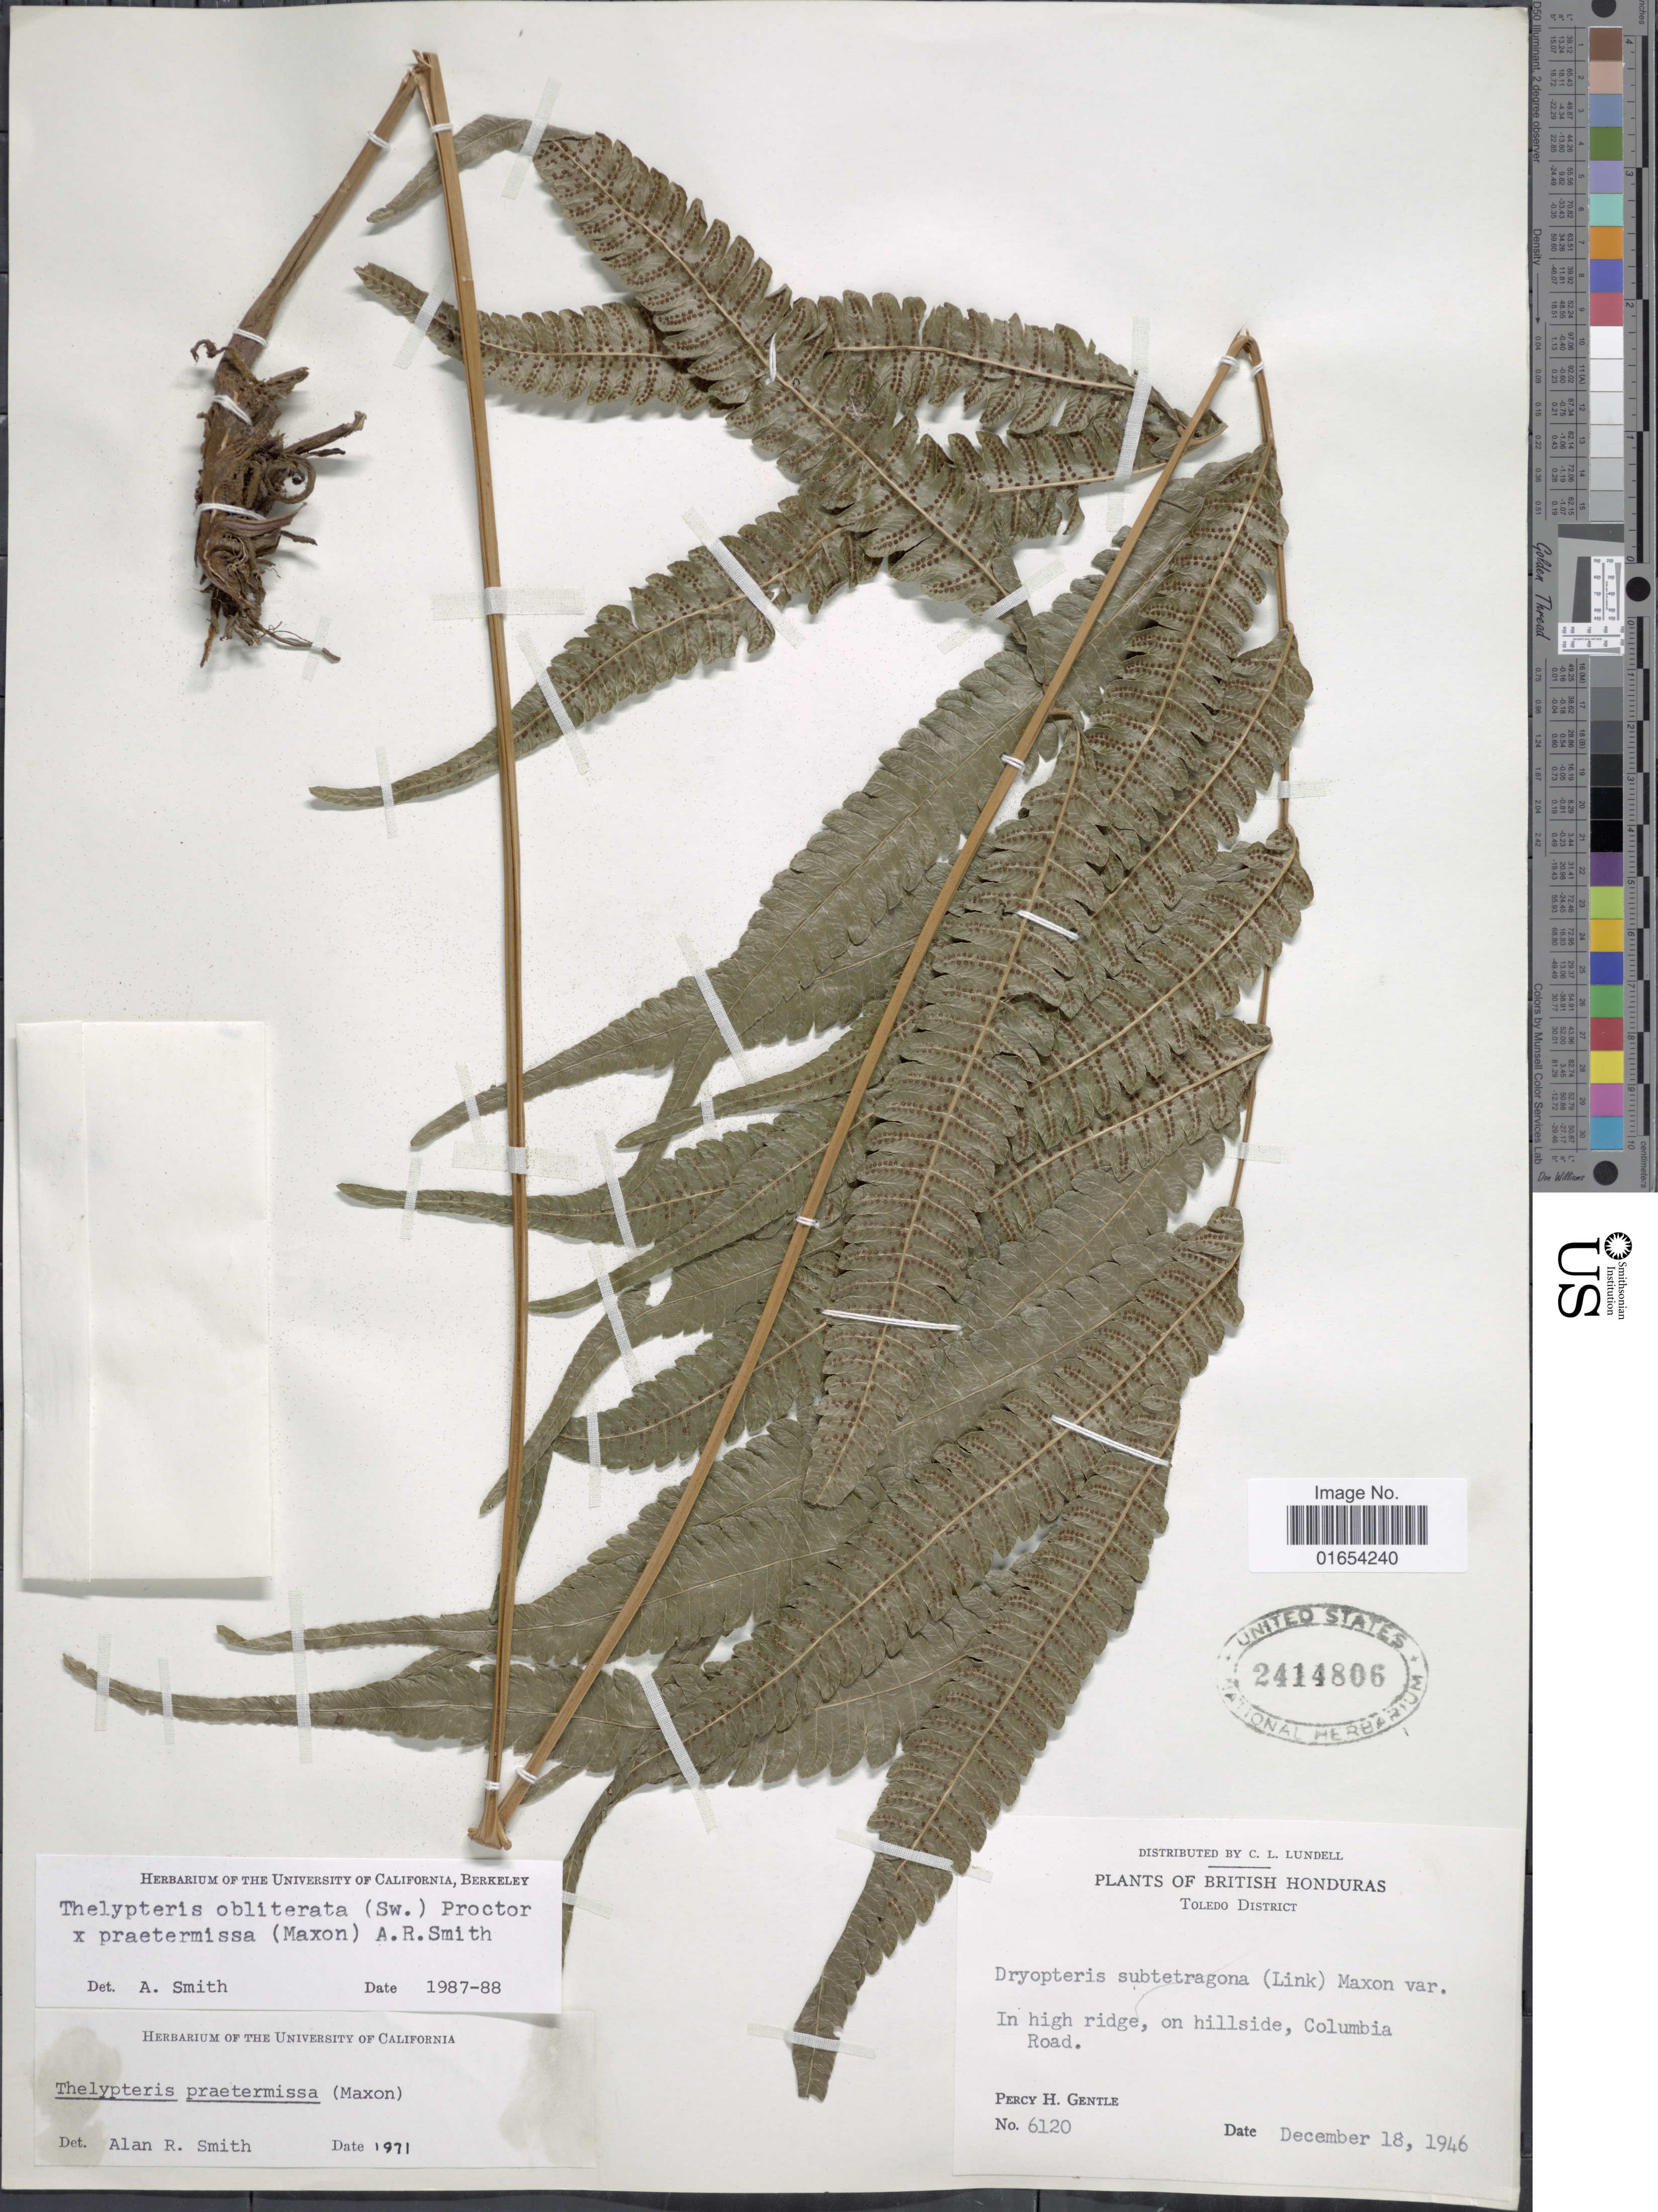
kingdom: Plantae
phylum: Tracheophyta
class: Polypodiopsida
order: Polypodiales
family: Thelypteridaceae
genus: Goniopteris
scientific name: Goniopteris obliterata x G. praetermissa (Maxon) Salino & T.E. Almeida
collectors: P. H. Gentle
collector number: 6120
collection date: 1946-12-18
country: Belize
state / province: Toledo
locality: British Honduras, Toledo District, in high ridge, on hillside, Colombia Road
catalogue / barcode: US 2414806